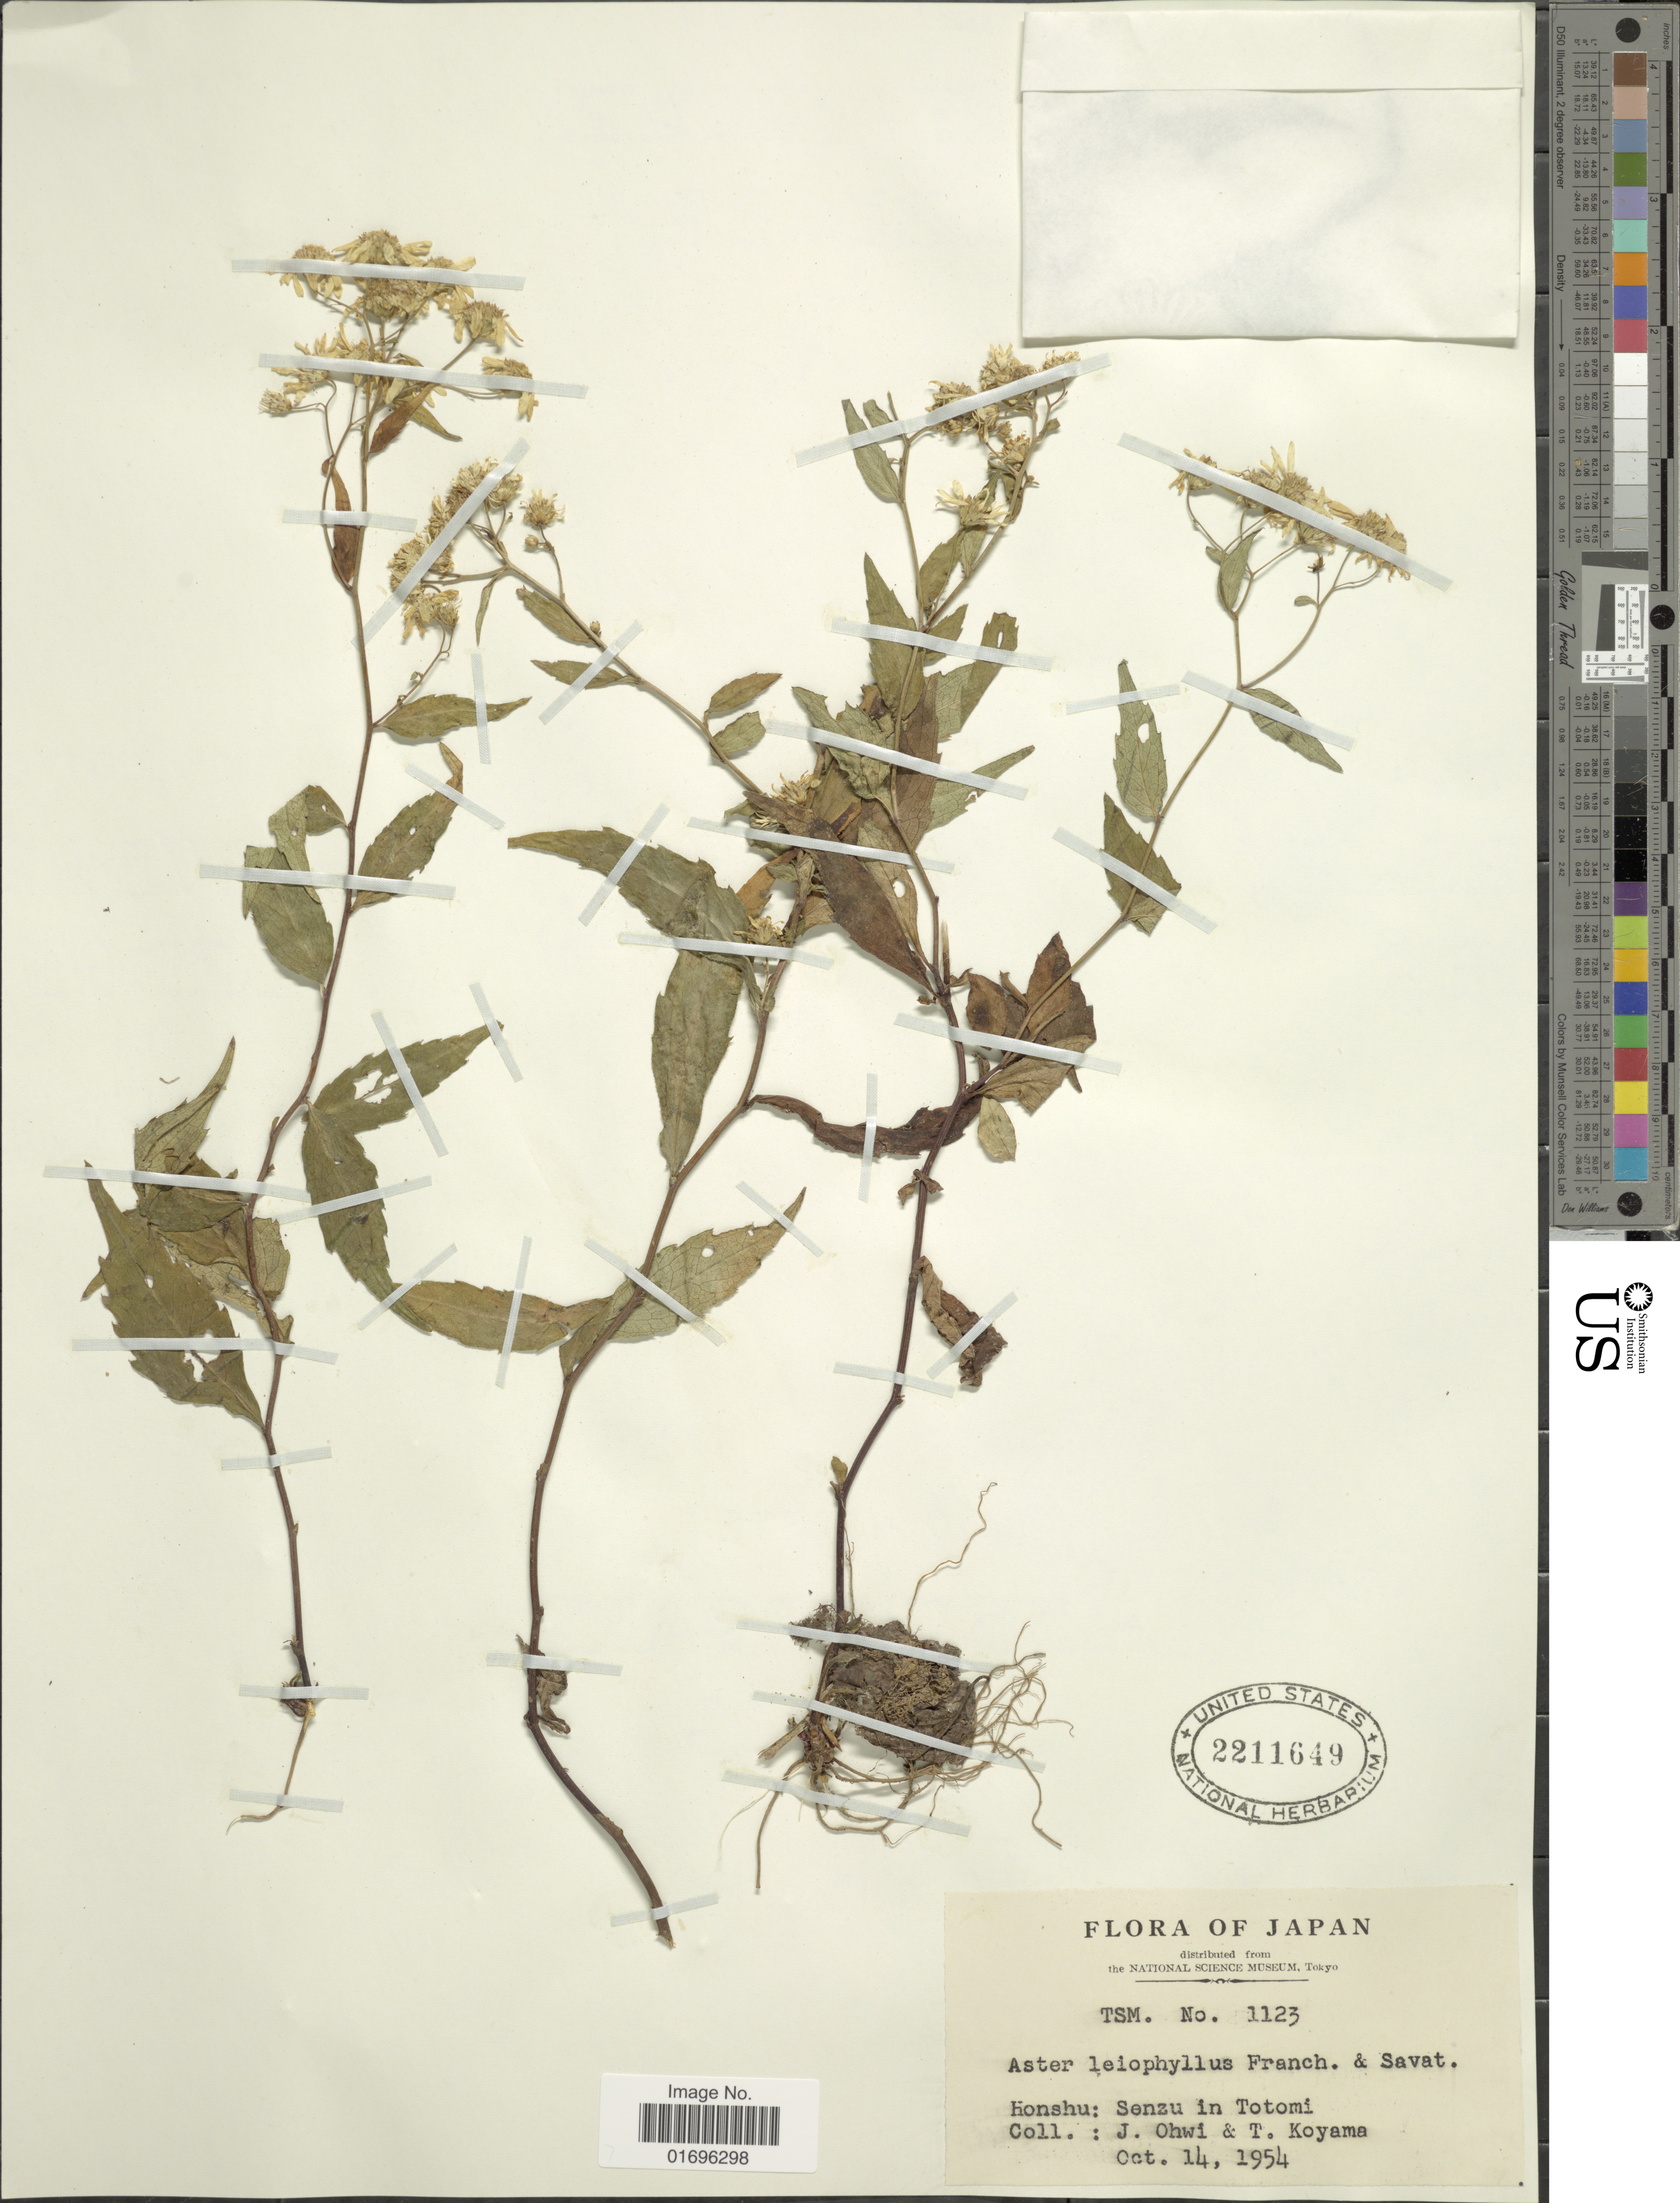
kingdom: Plantae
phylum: Tracheophyta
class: Magnoliopsida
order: Asterales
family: Asteraceae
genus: Aster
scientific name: Aster ageratoides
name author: Turcz.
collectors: J. Ohwi & T. Koyama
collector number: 1123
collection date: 1954-10-14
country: Japan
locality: Honshu: Senzu in Totomi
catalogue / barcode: US 2211649